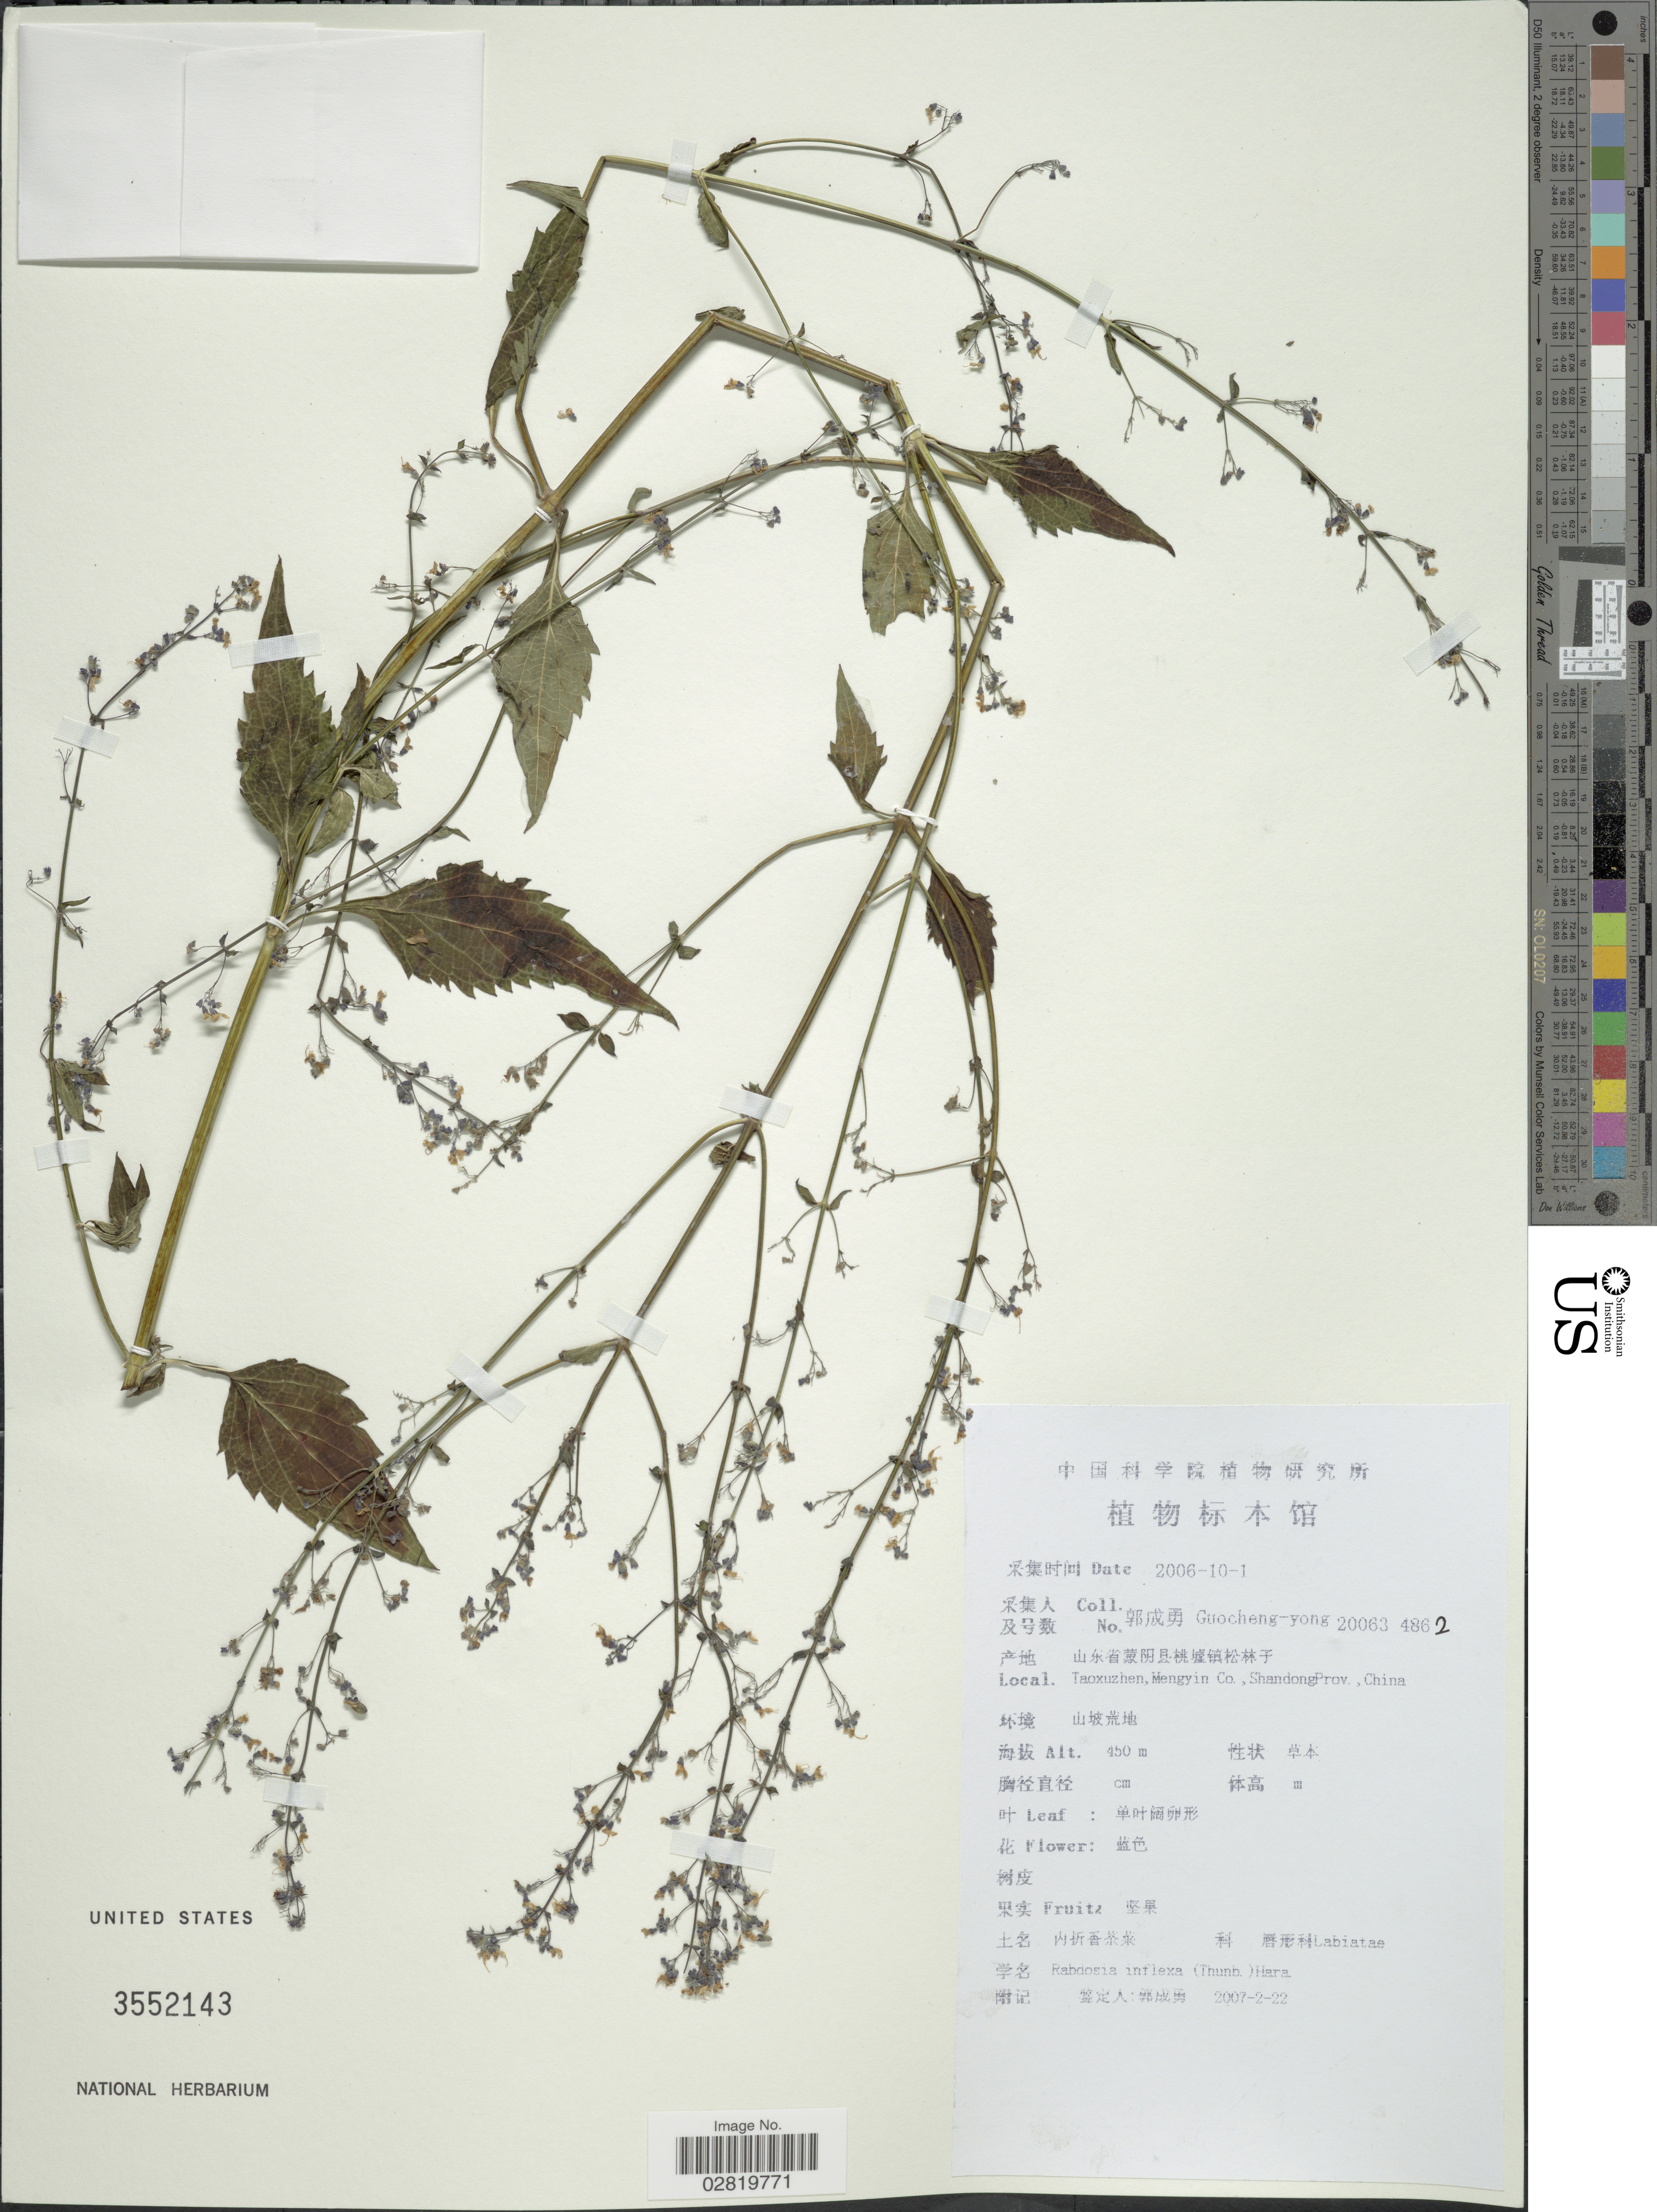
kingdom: Plantae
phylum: Tracheophyta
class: Magnoliopsida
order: Lamiales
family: Lamiaceae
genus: Ocimum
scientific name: Ocimum inflexum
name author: Thunb.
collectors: Guo cheng-yong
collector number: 20063 486 2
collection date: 2006-10-01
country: China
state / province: Shandong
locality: Taoxuzhen, Mengyin Co., Shandong Prov., China.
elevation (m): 450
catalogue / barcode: US 3552143